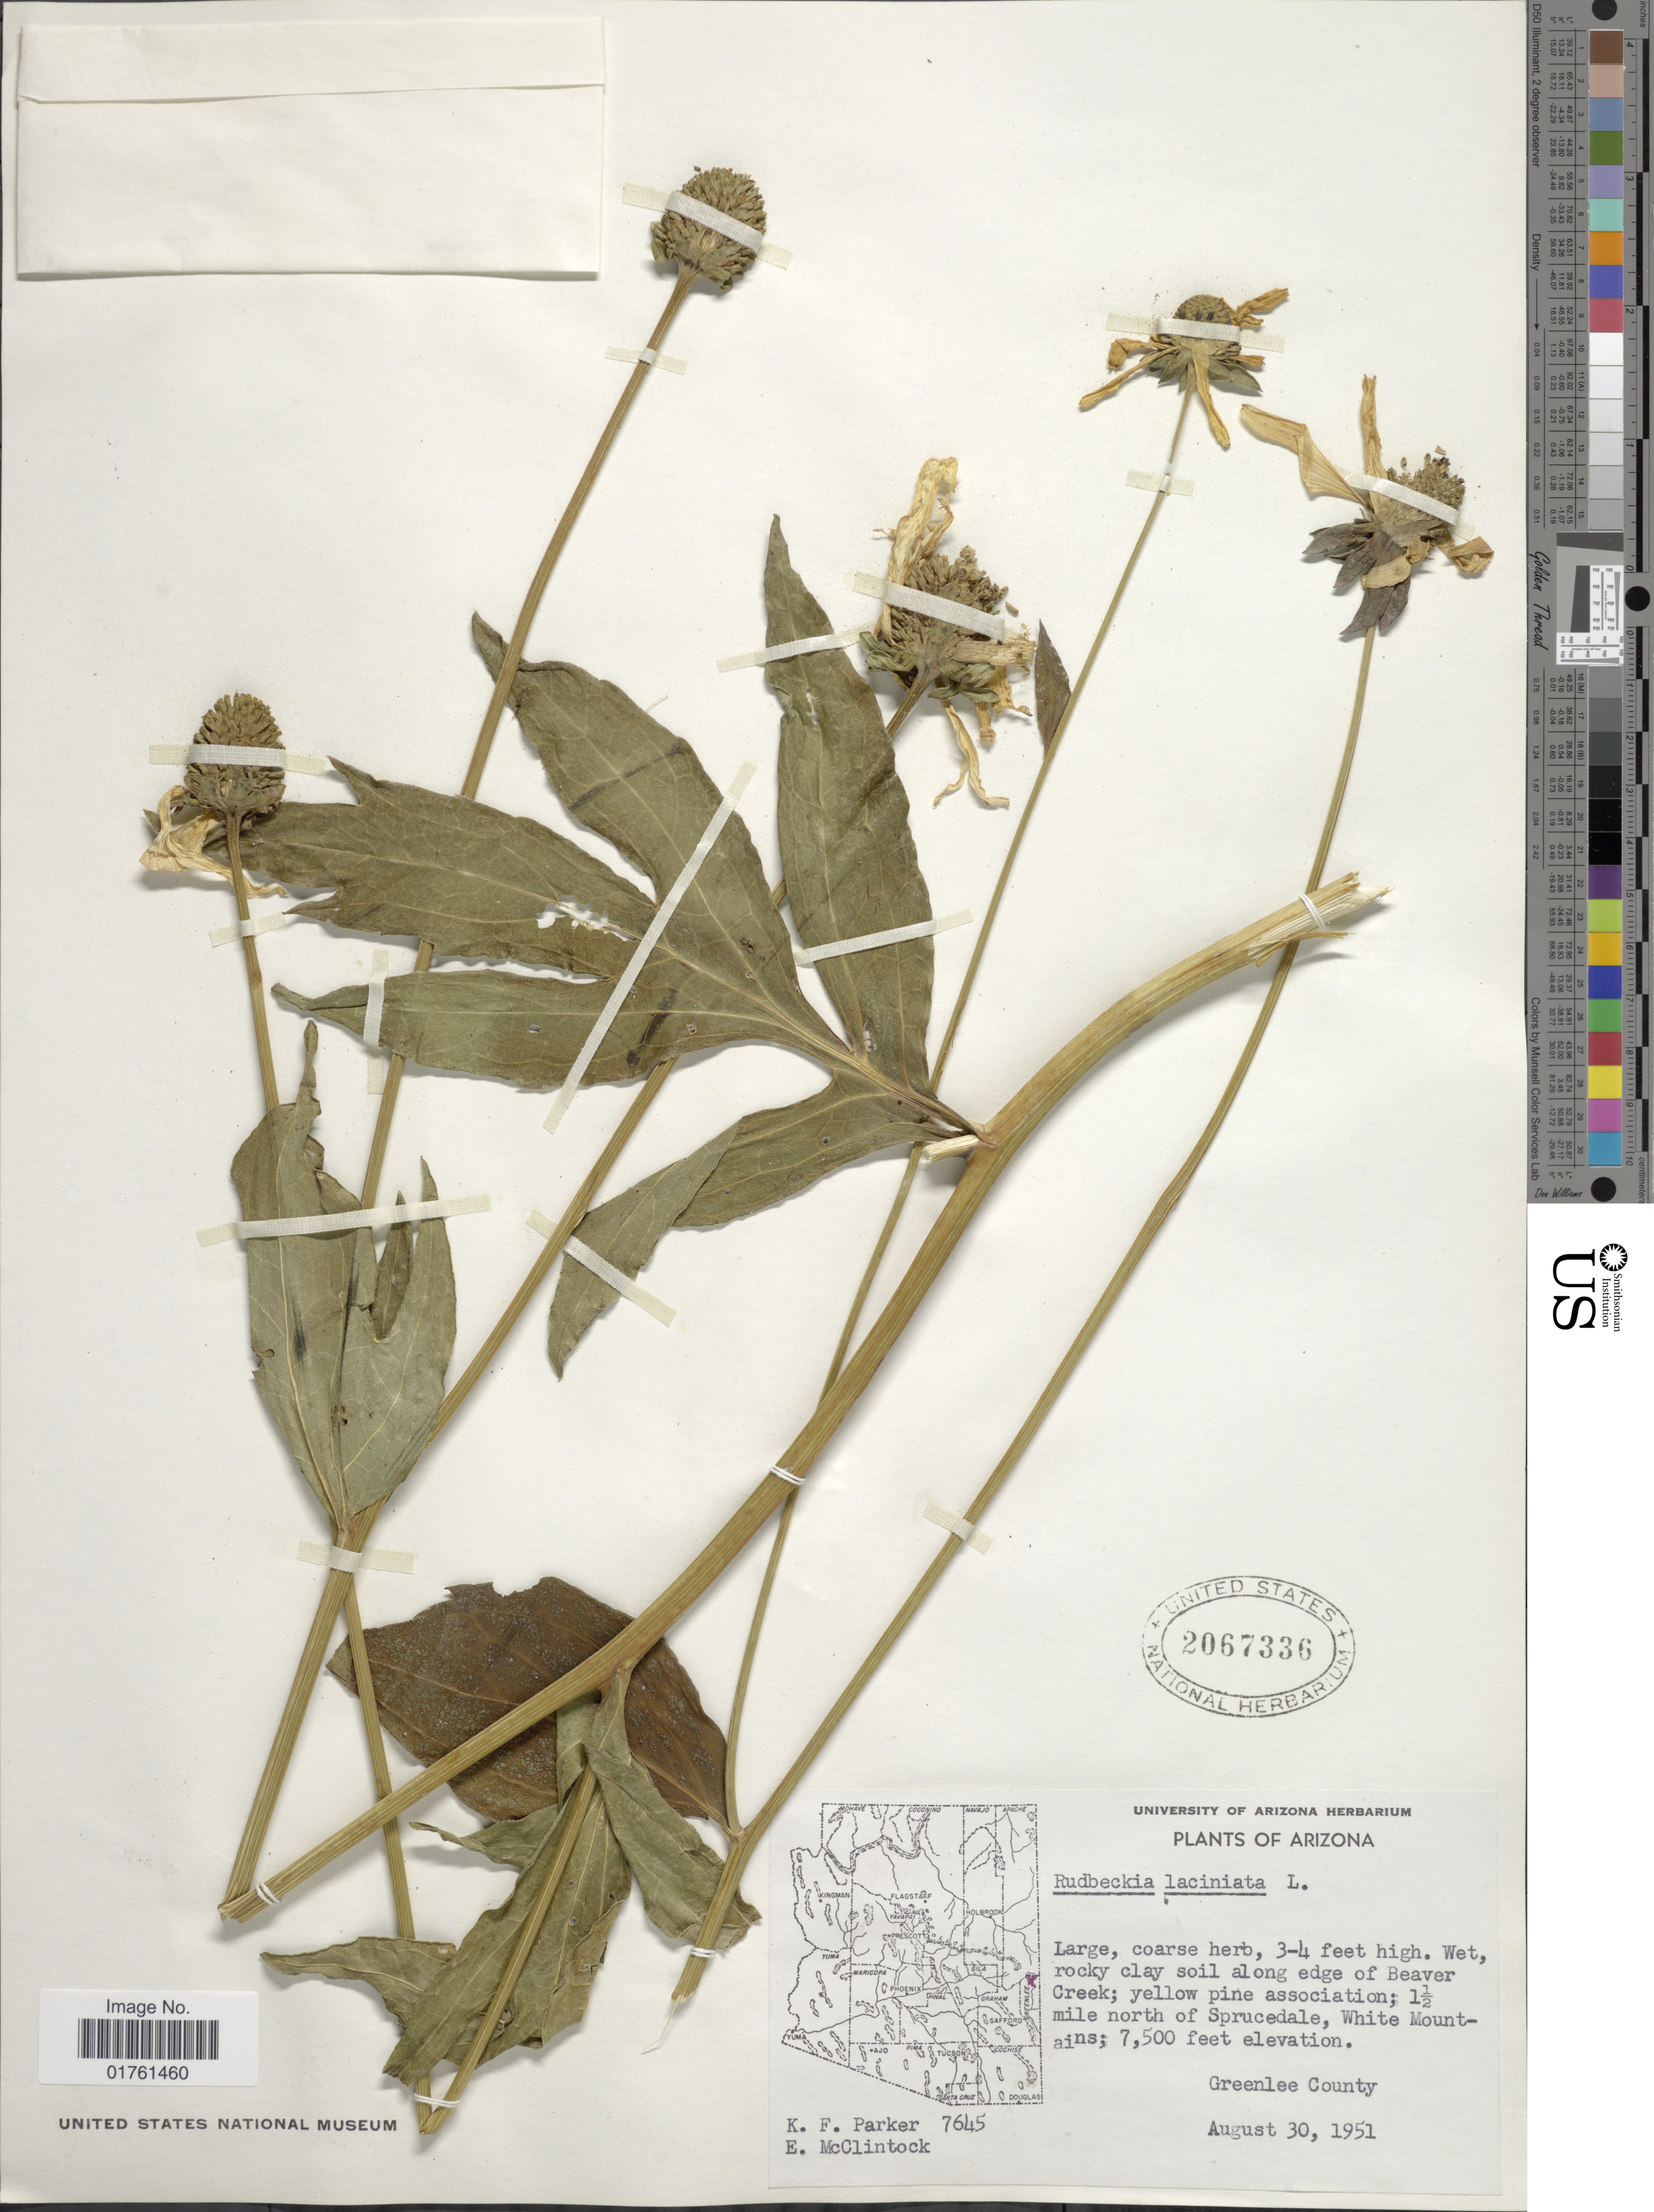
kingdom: Plantae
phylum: Tracheophyta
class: Magnoliopsida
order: Asterales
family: Asteraceae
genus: Rudbeckia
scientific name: Rudbeckia laciniata var. laciniata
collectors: K. F. Parker & E. McClintock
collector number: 7645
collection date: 1951-08-30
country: United States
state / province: Arizona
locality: Wer, rocky clay soil along edge of Beaver Creek; 1½ mile north of Sprucedale, Whitemountains, Greenlee County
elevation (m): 2286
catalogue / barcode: US 2067336